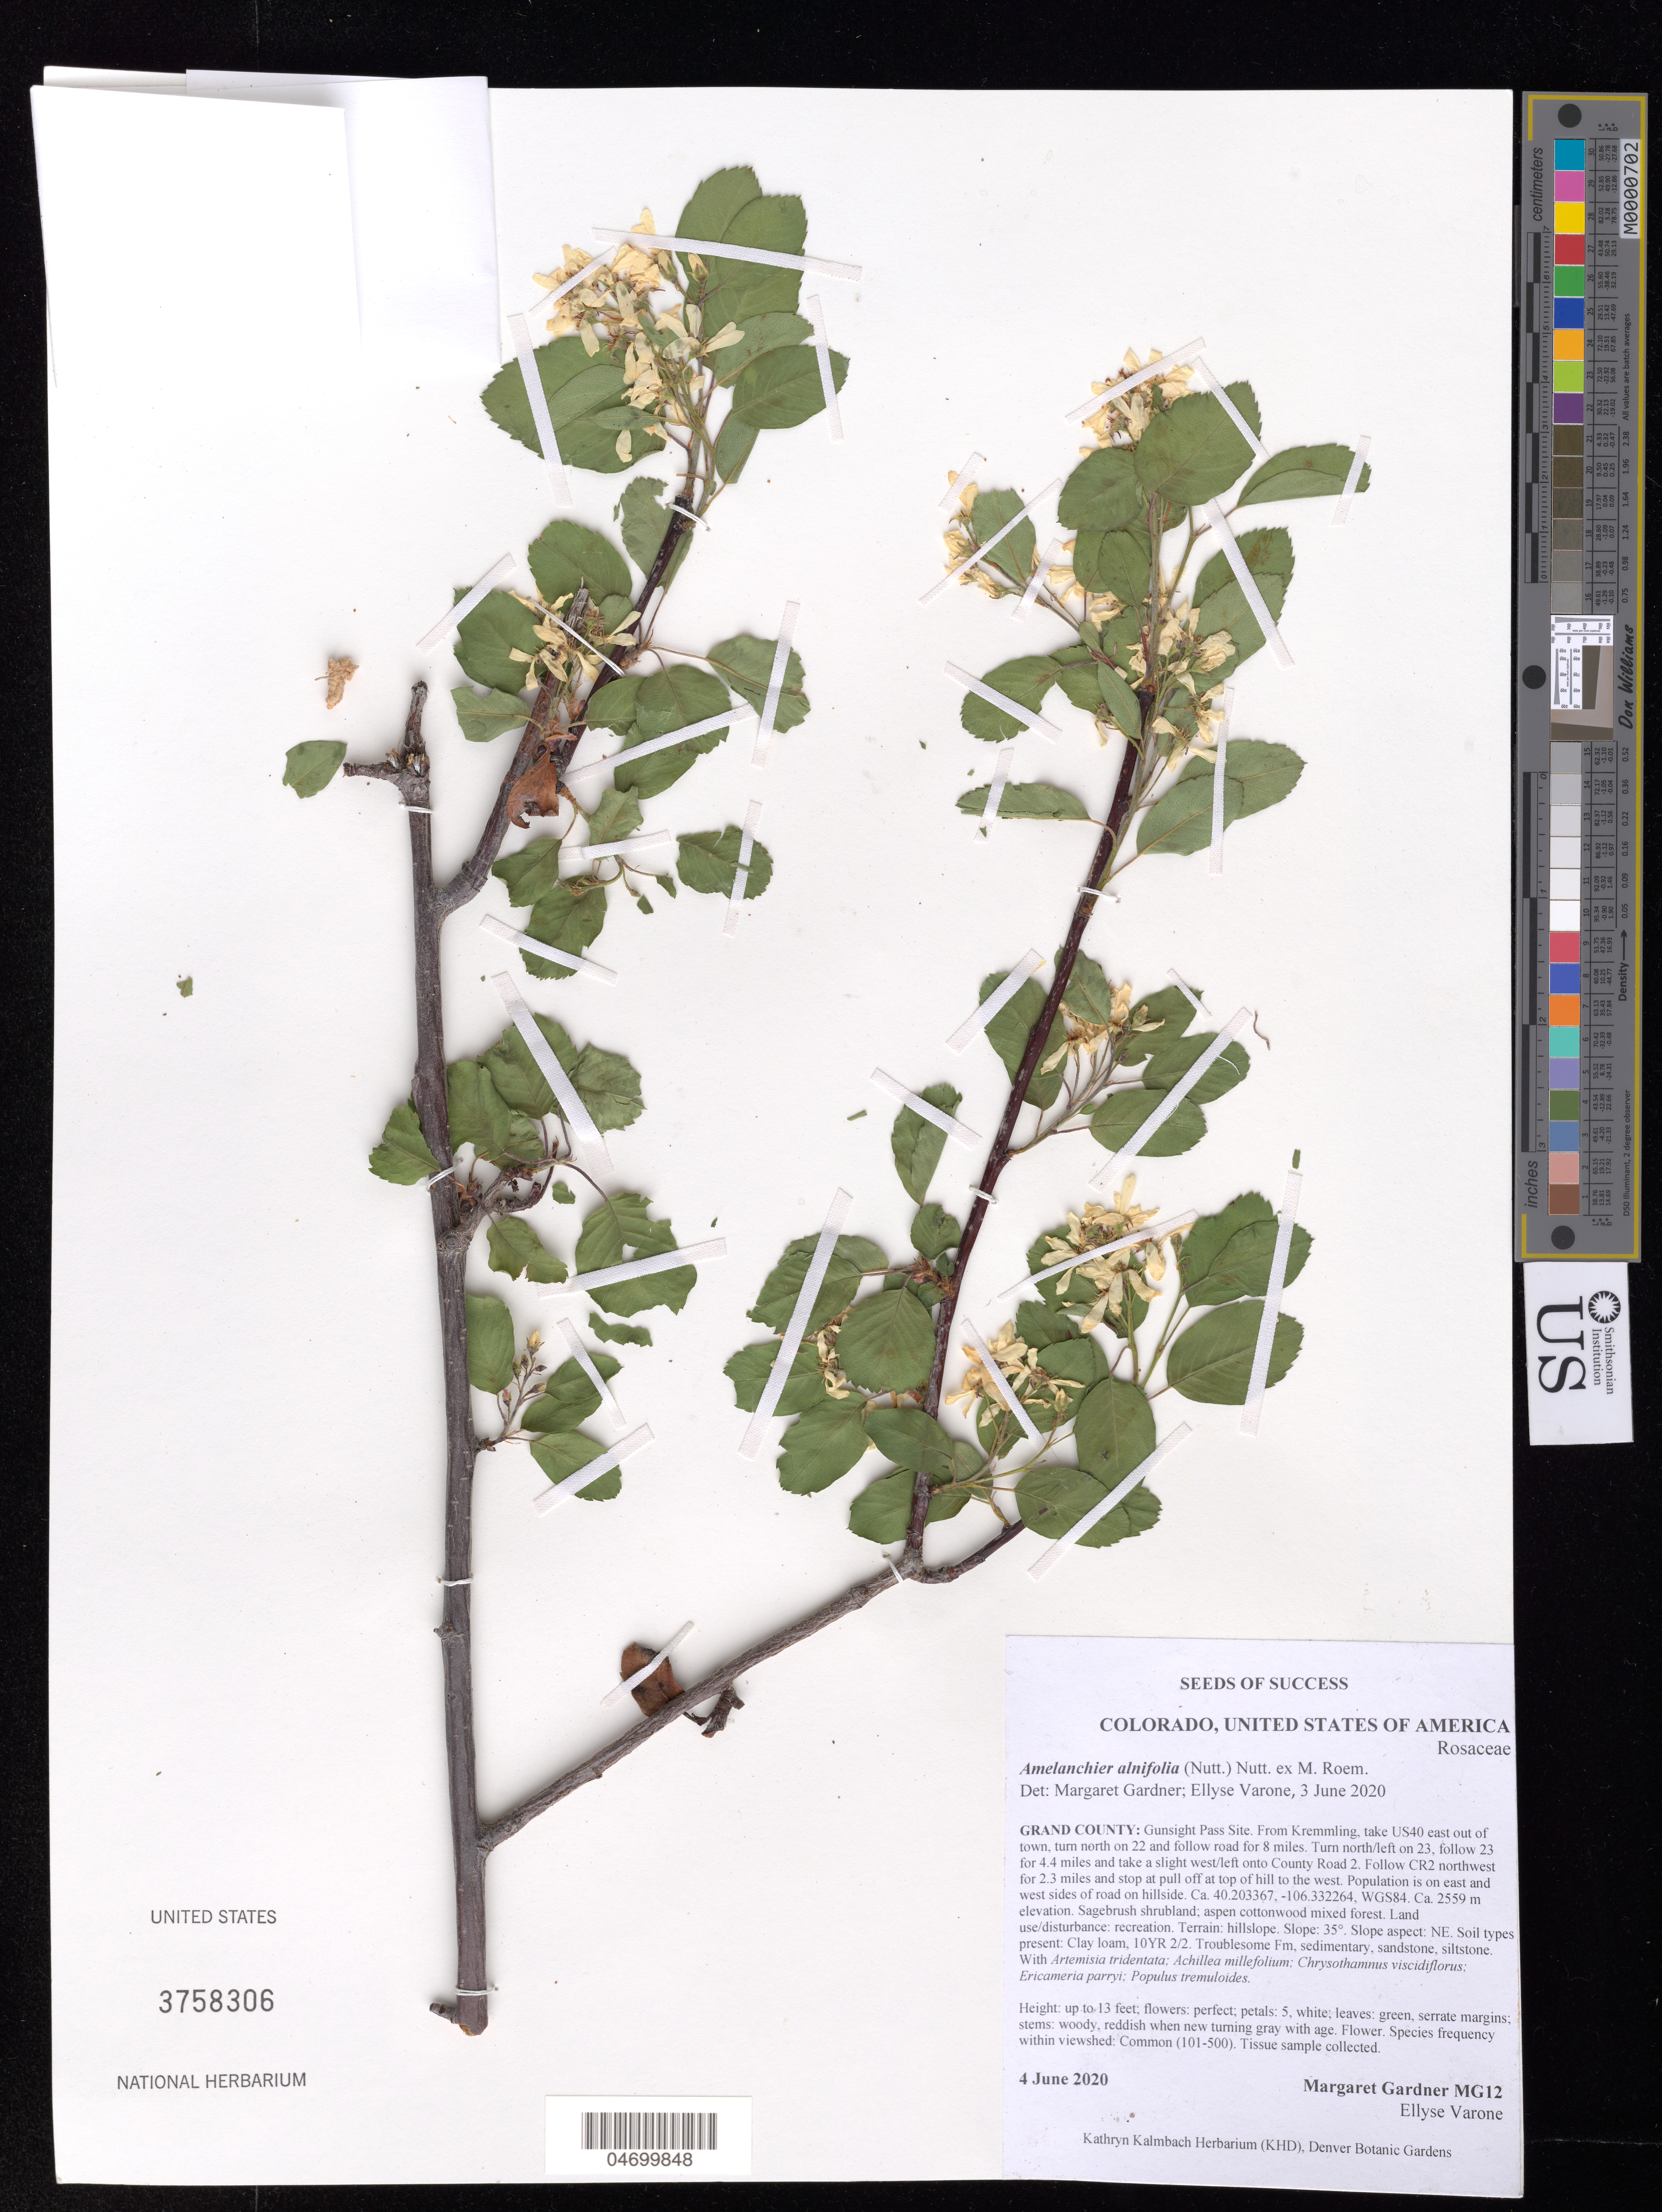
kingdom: Plantae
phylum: Tracheophyta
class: Magnoliopsida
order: Rosales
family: Rosaceae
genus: Amelanchier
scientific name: Amelanchier alnifolia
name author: (Nutt.) Nutt. ex M. Roem.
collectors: M. Gardner & E. Varone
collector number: MG12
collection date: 2020-06-04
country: United States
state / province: Colorado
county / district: Grand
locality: Gunsight Pass Site.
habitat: Sagebrush shrubland, aspen cottonwood mixed forest. Clay loam soil. With Artemisia tridentata, Achillea millefolium, Ericameria parryi, etc.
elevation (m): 2559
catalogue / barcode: US 3758306